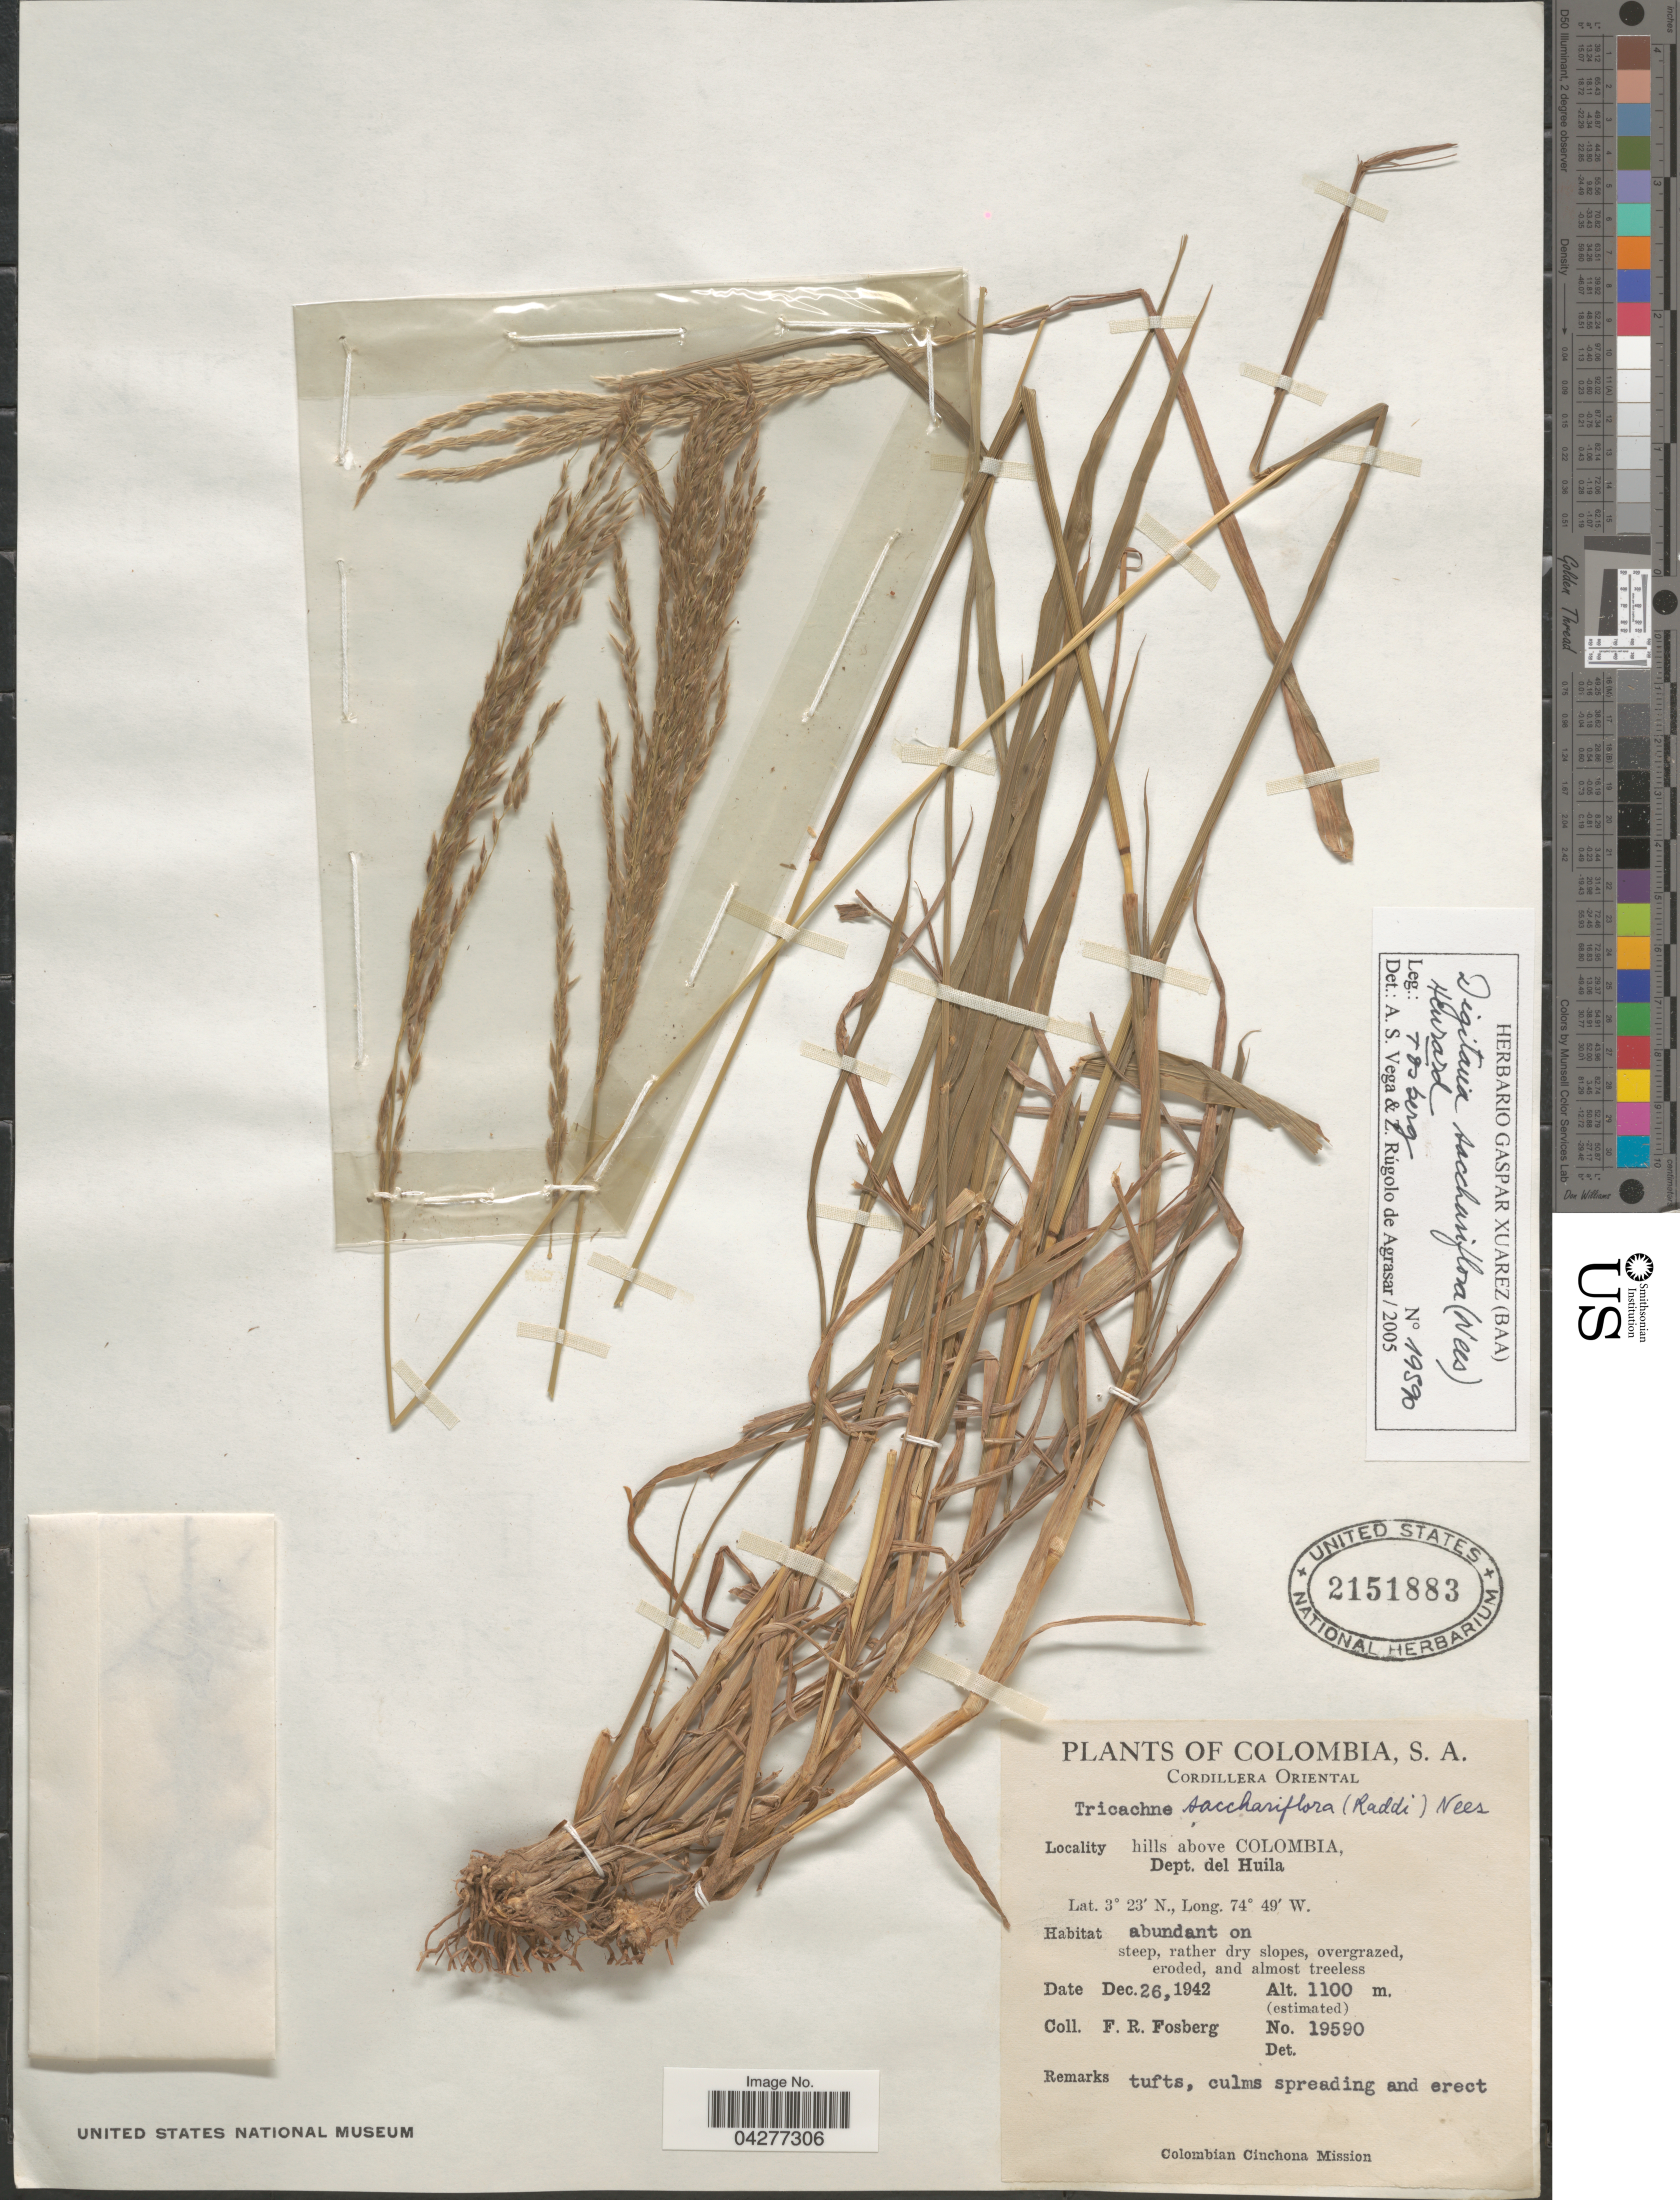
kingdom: Plantae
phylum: Tracheophyta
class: Liliopsida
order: Poales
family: Poaceae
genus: Digitaria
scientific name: Digitaria sacchariflora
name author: (Nees) Henr.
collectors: F. R. Fosberg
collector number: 19590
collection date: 1942-12-26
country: Colombia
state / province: Huila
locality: S.A. Cordillera Oriental. Hills above Colombia, Dept. del Huila.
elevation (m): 1100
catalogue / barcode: US 2151883